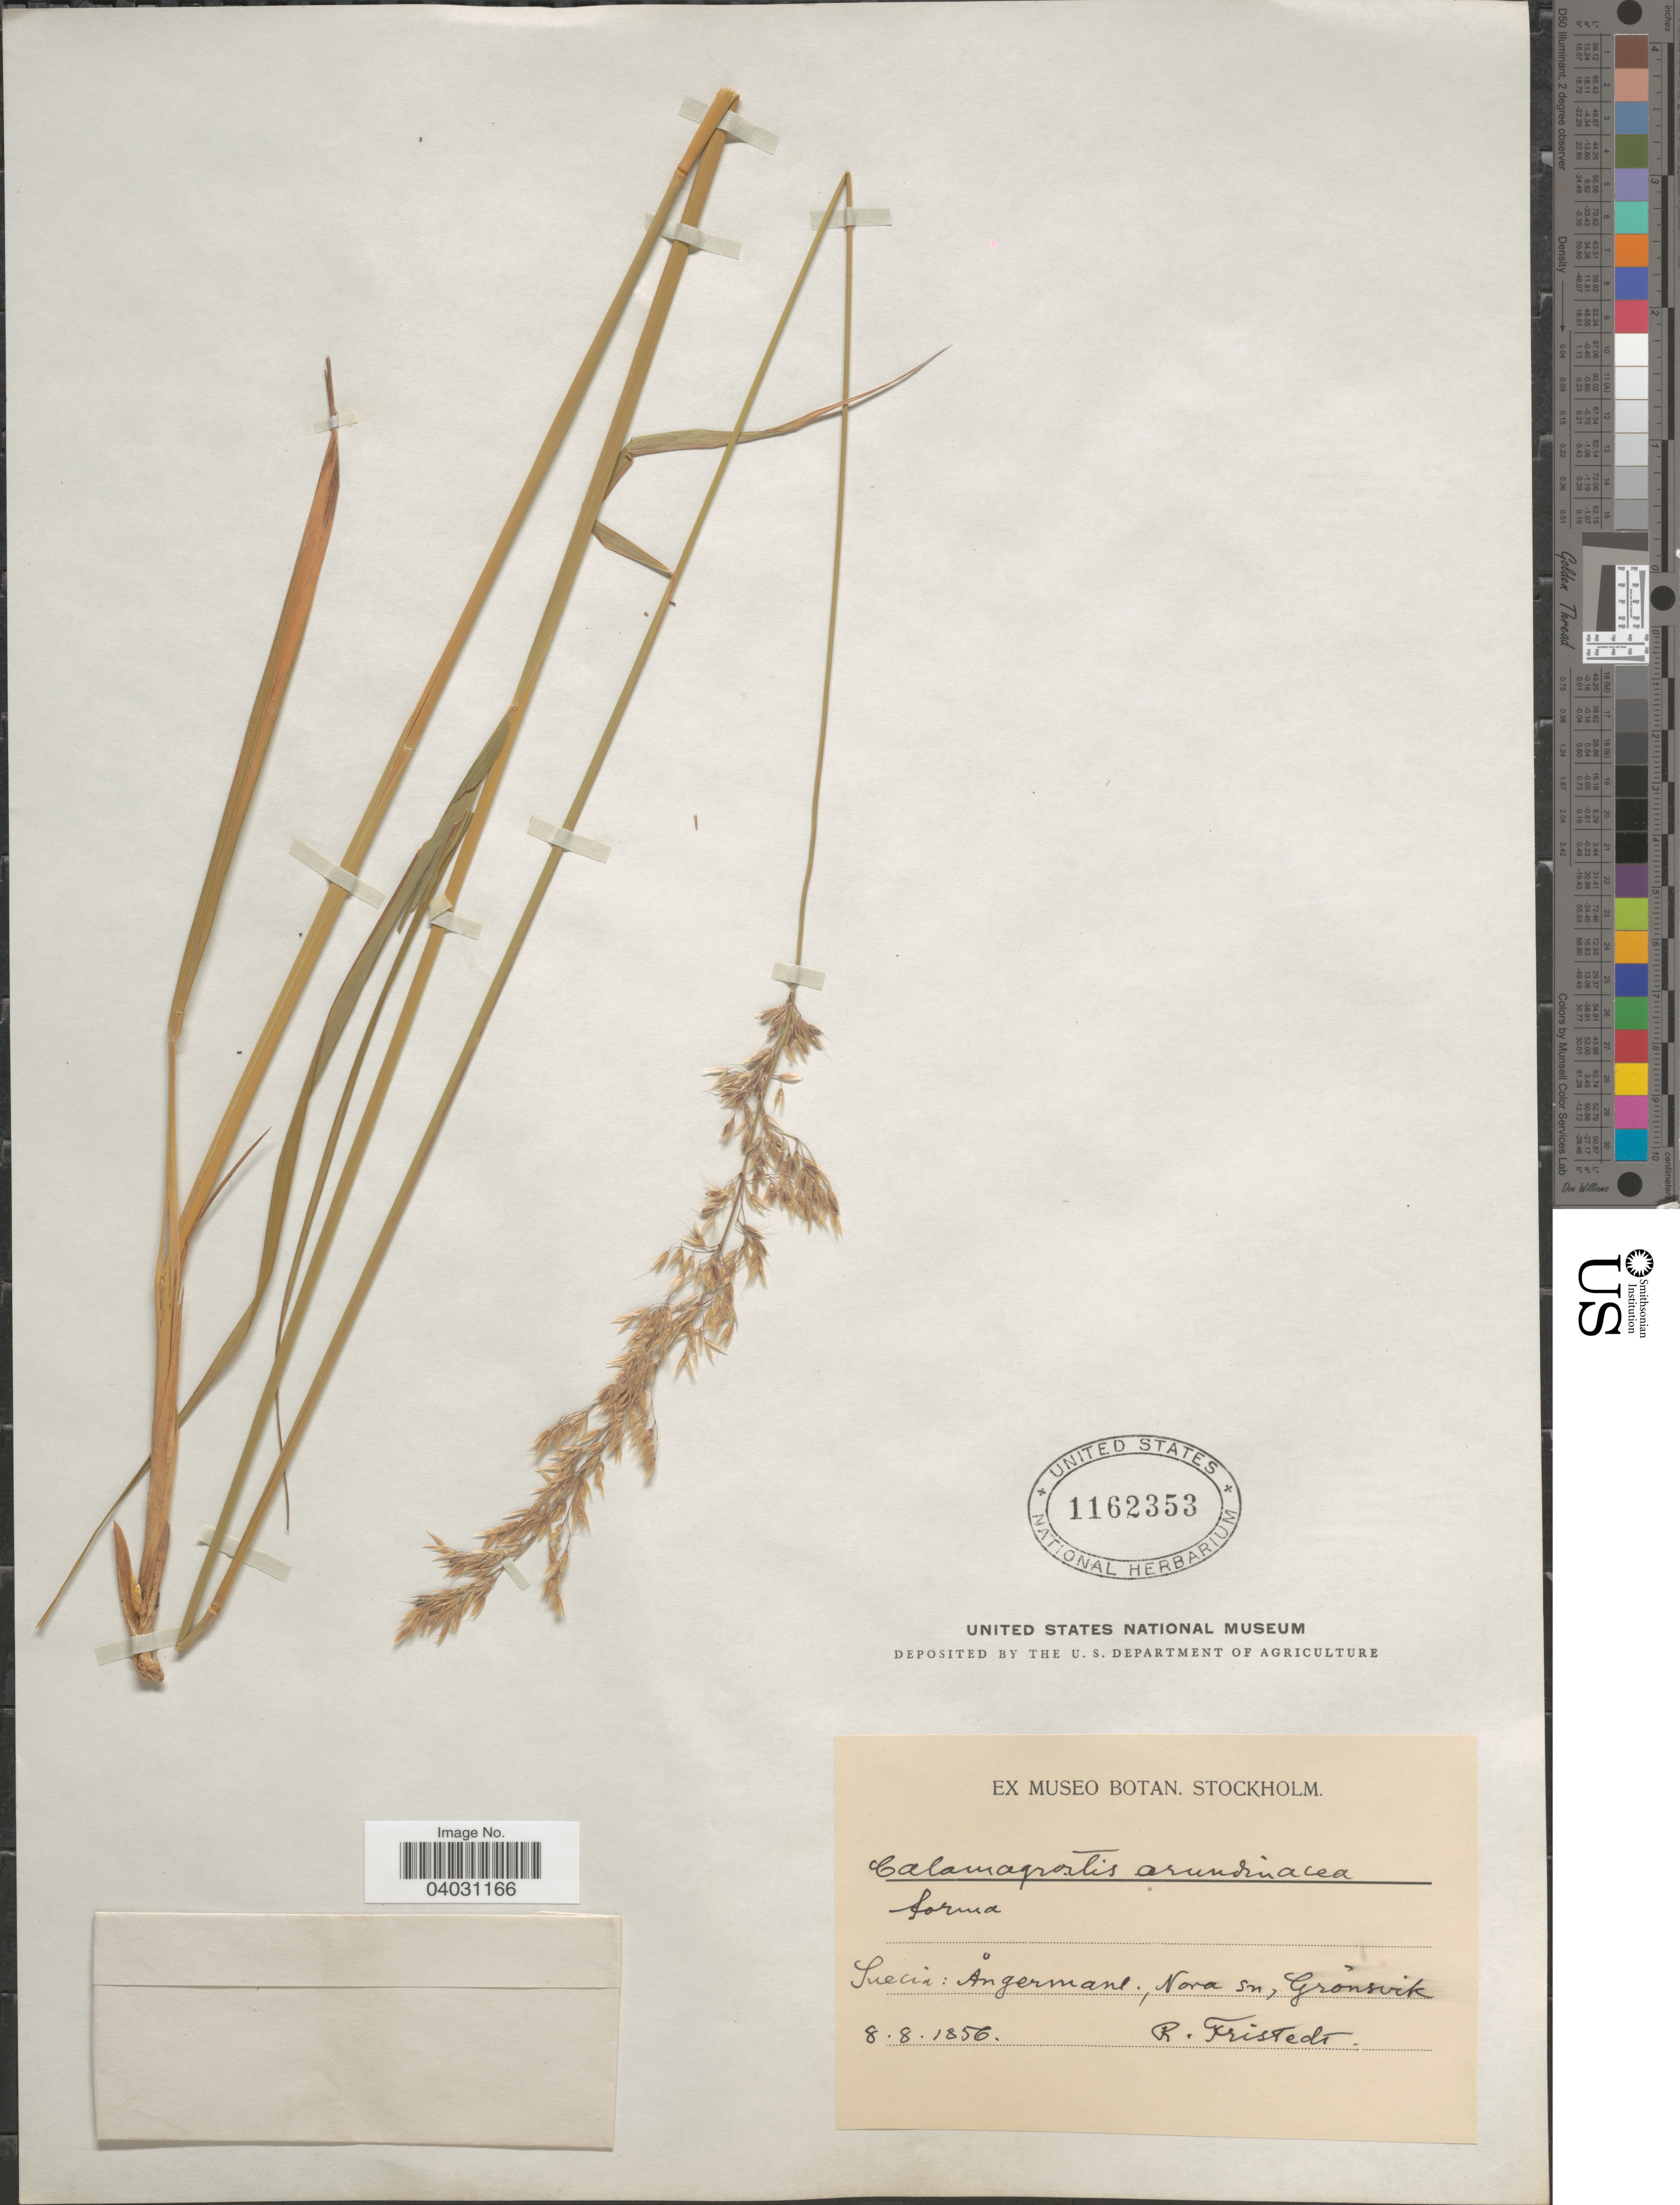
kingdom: Plantae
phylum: Tracheophyta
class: Liliopsida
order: Poales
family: Poaceae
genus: Calamagrostis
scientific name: Calamagrostis arundinacea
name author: (L.) Roth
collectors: R. Fristedt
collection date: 1856-08-08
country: Sweden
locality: Suecia: Ångermanl., Nora sn, Grõnsvik.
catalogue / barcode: US 1162353